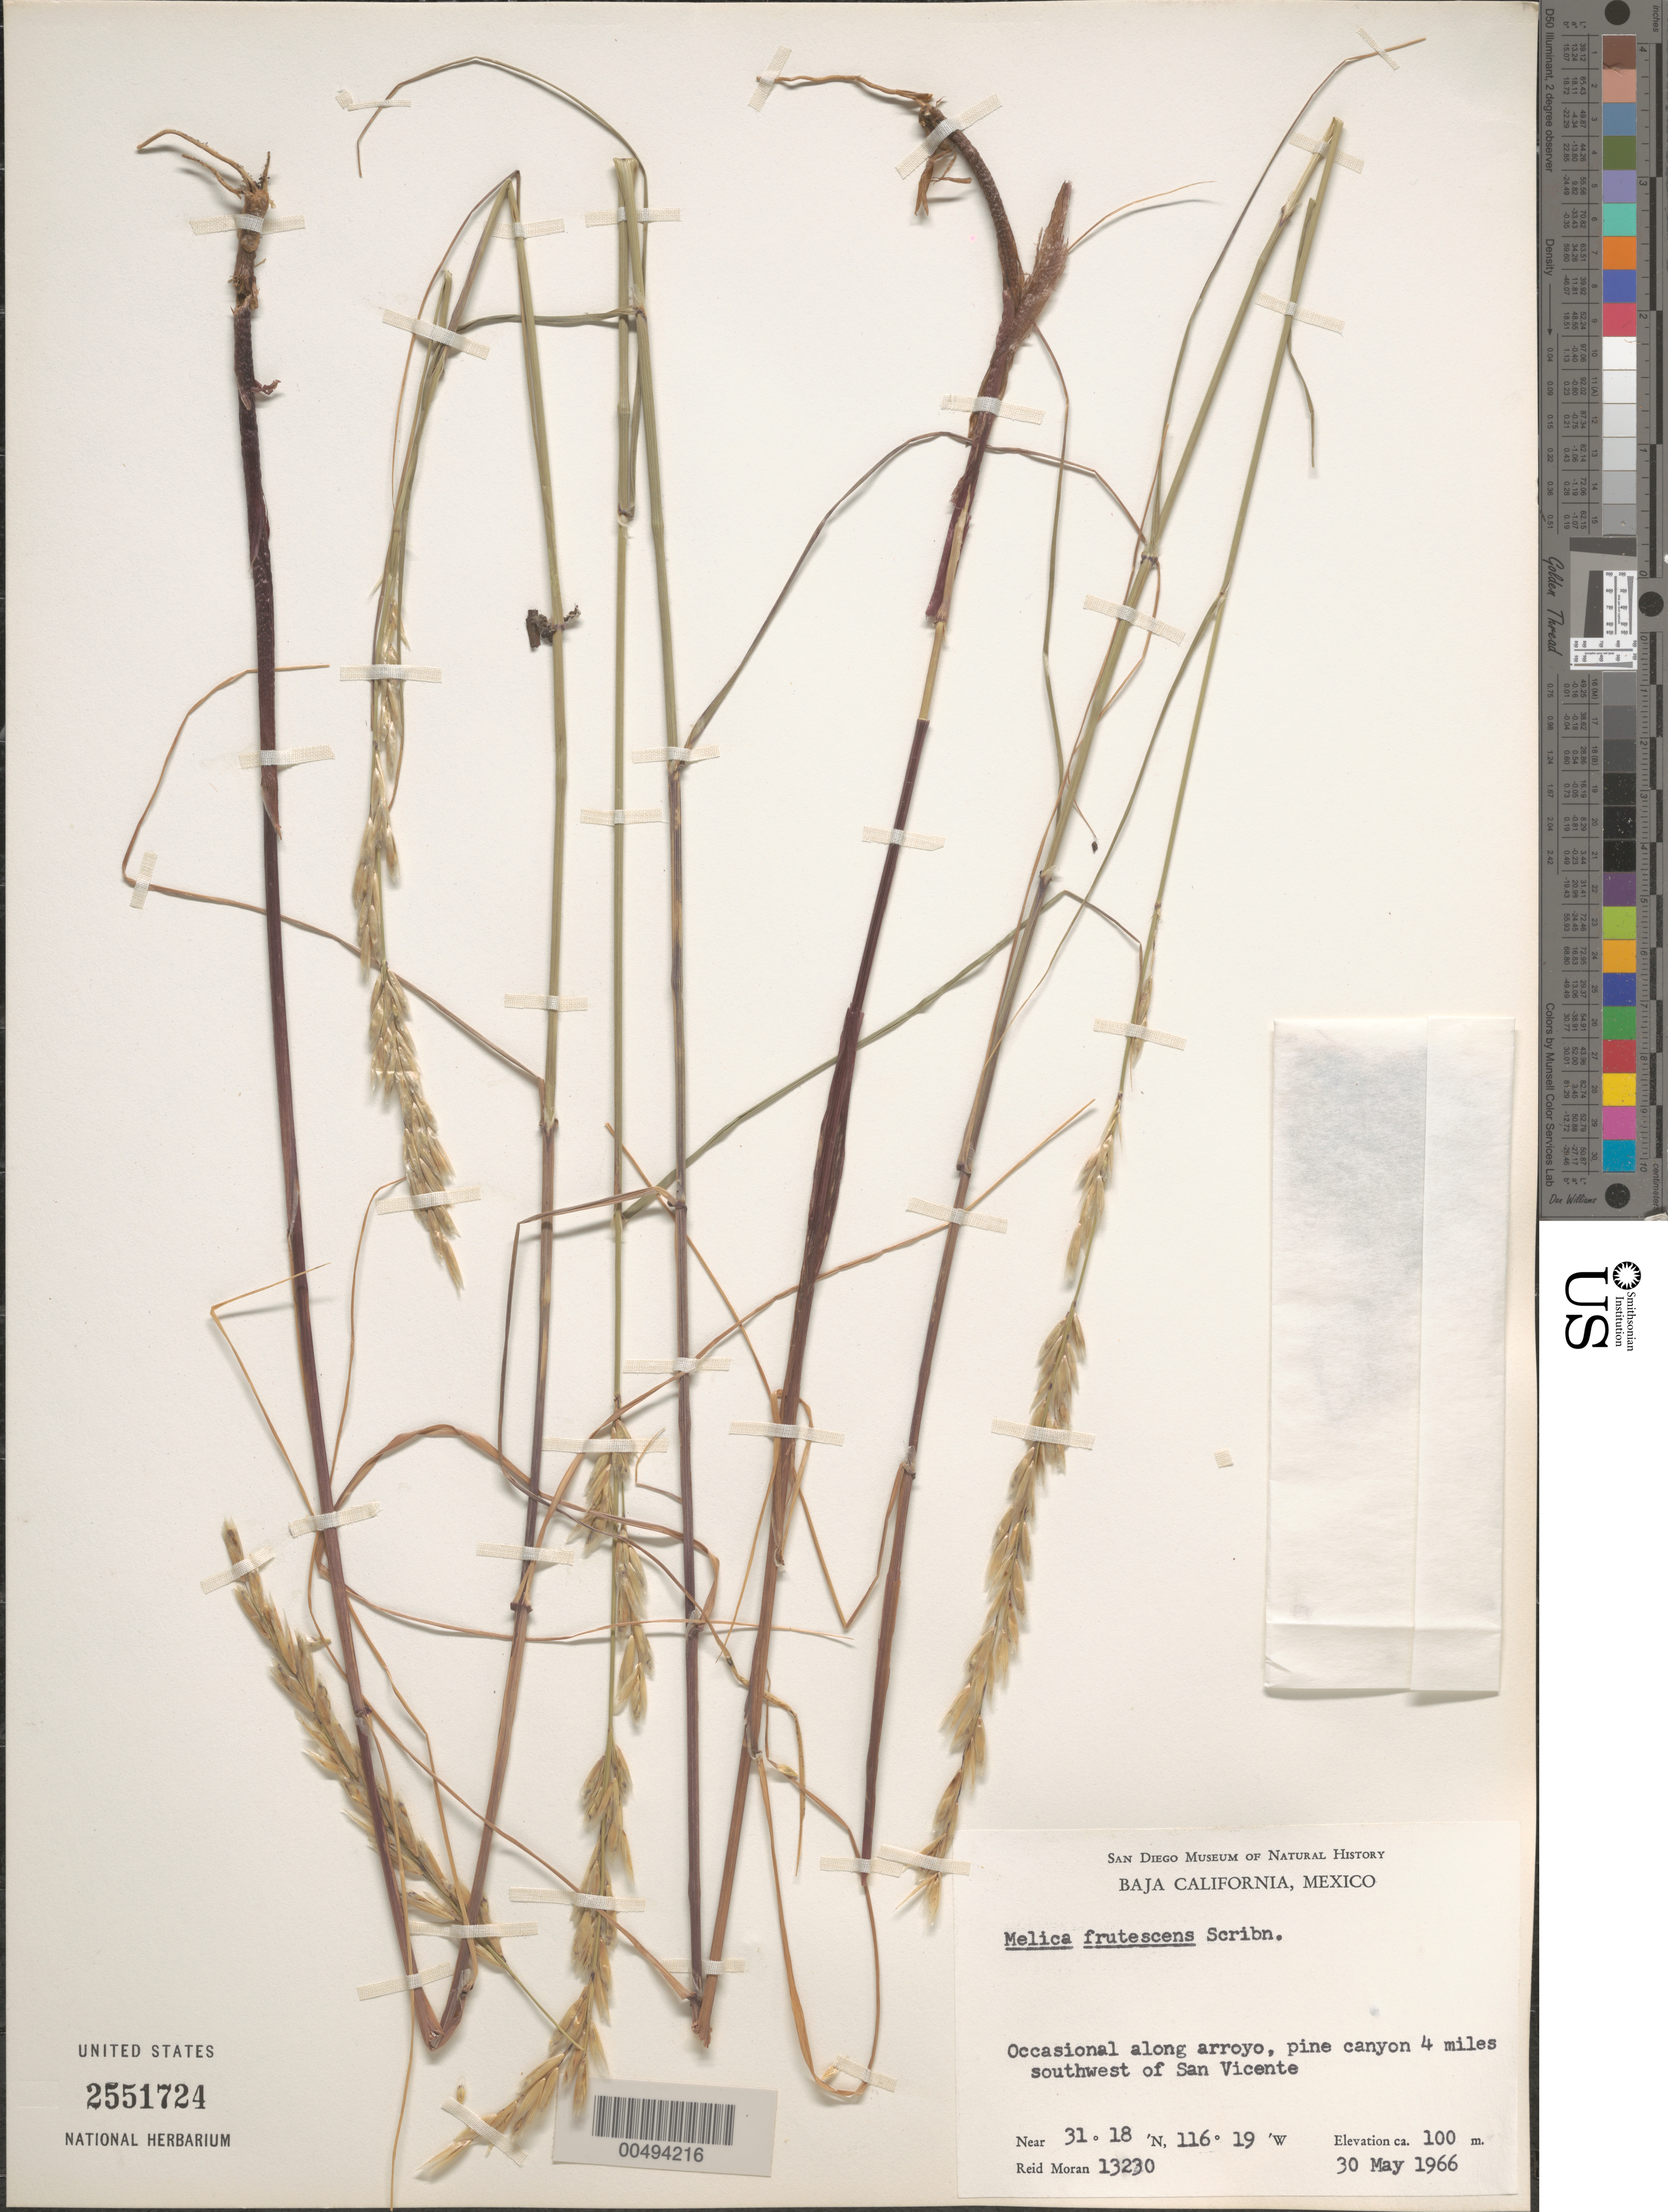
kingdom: Plantae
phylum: Tracheophyta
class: Liliopsida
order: Poales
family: Poaceae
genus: Melica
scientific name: Melica frutescens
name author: Scribn.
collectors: R. V. Moran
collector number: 13230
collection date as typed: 30 May 1966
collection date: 1966-05-30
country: Mexico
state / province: Baja California Norte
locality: Canyon 4 mi SW of San Vicente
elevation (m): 100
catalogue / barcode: US 2551724